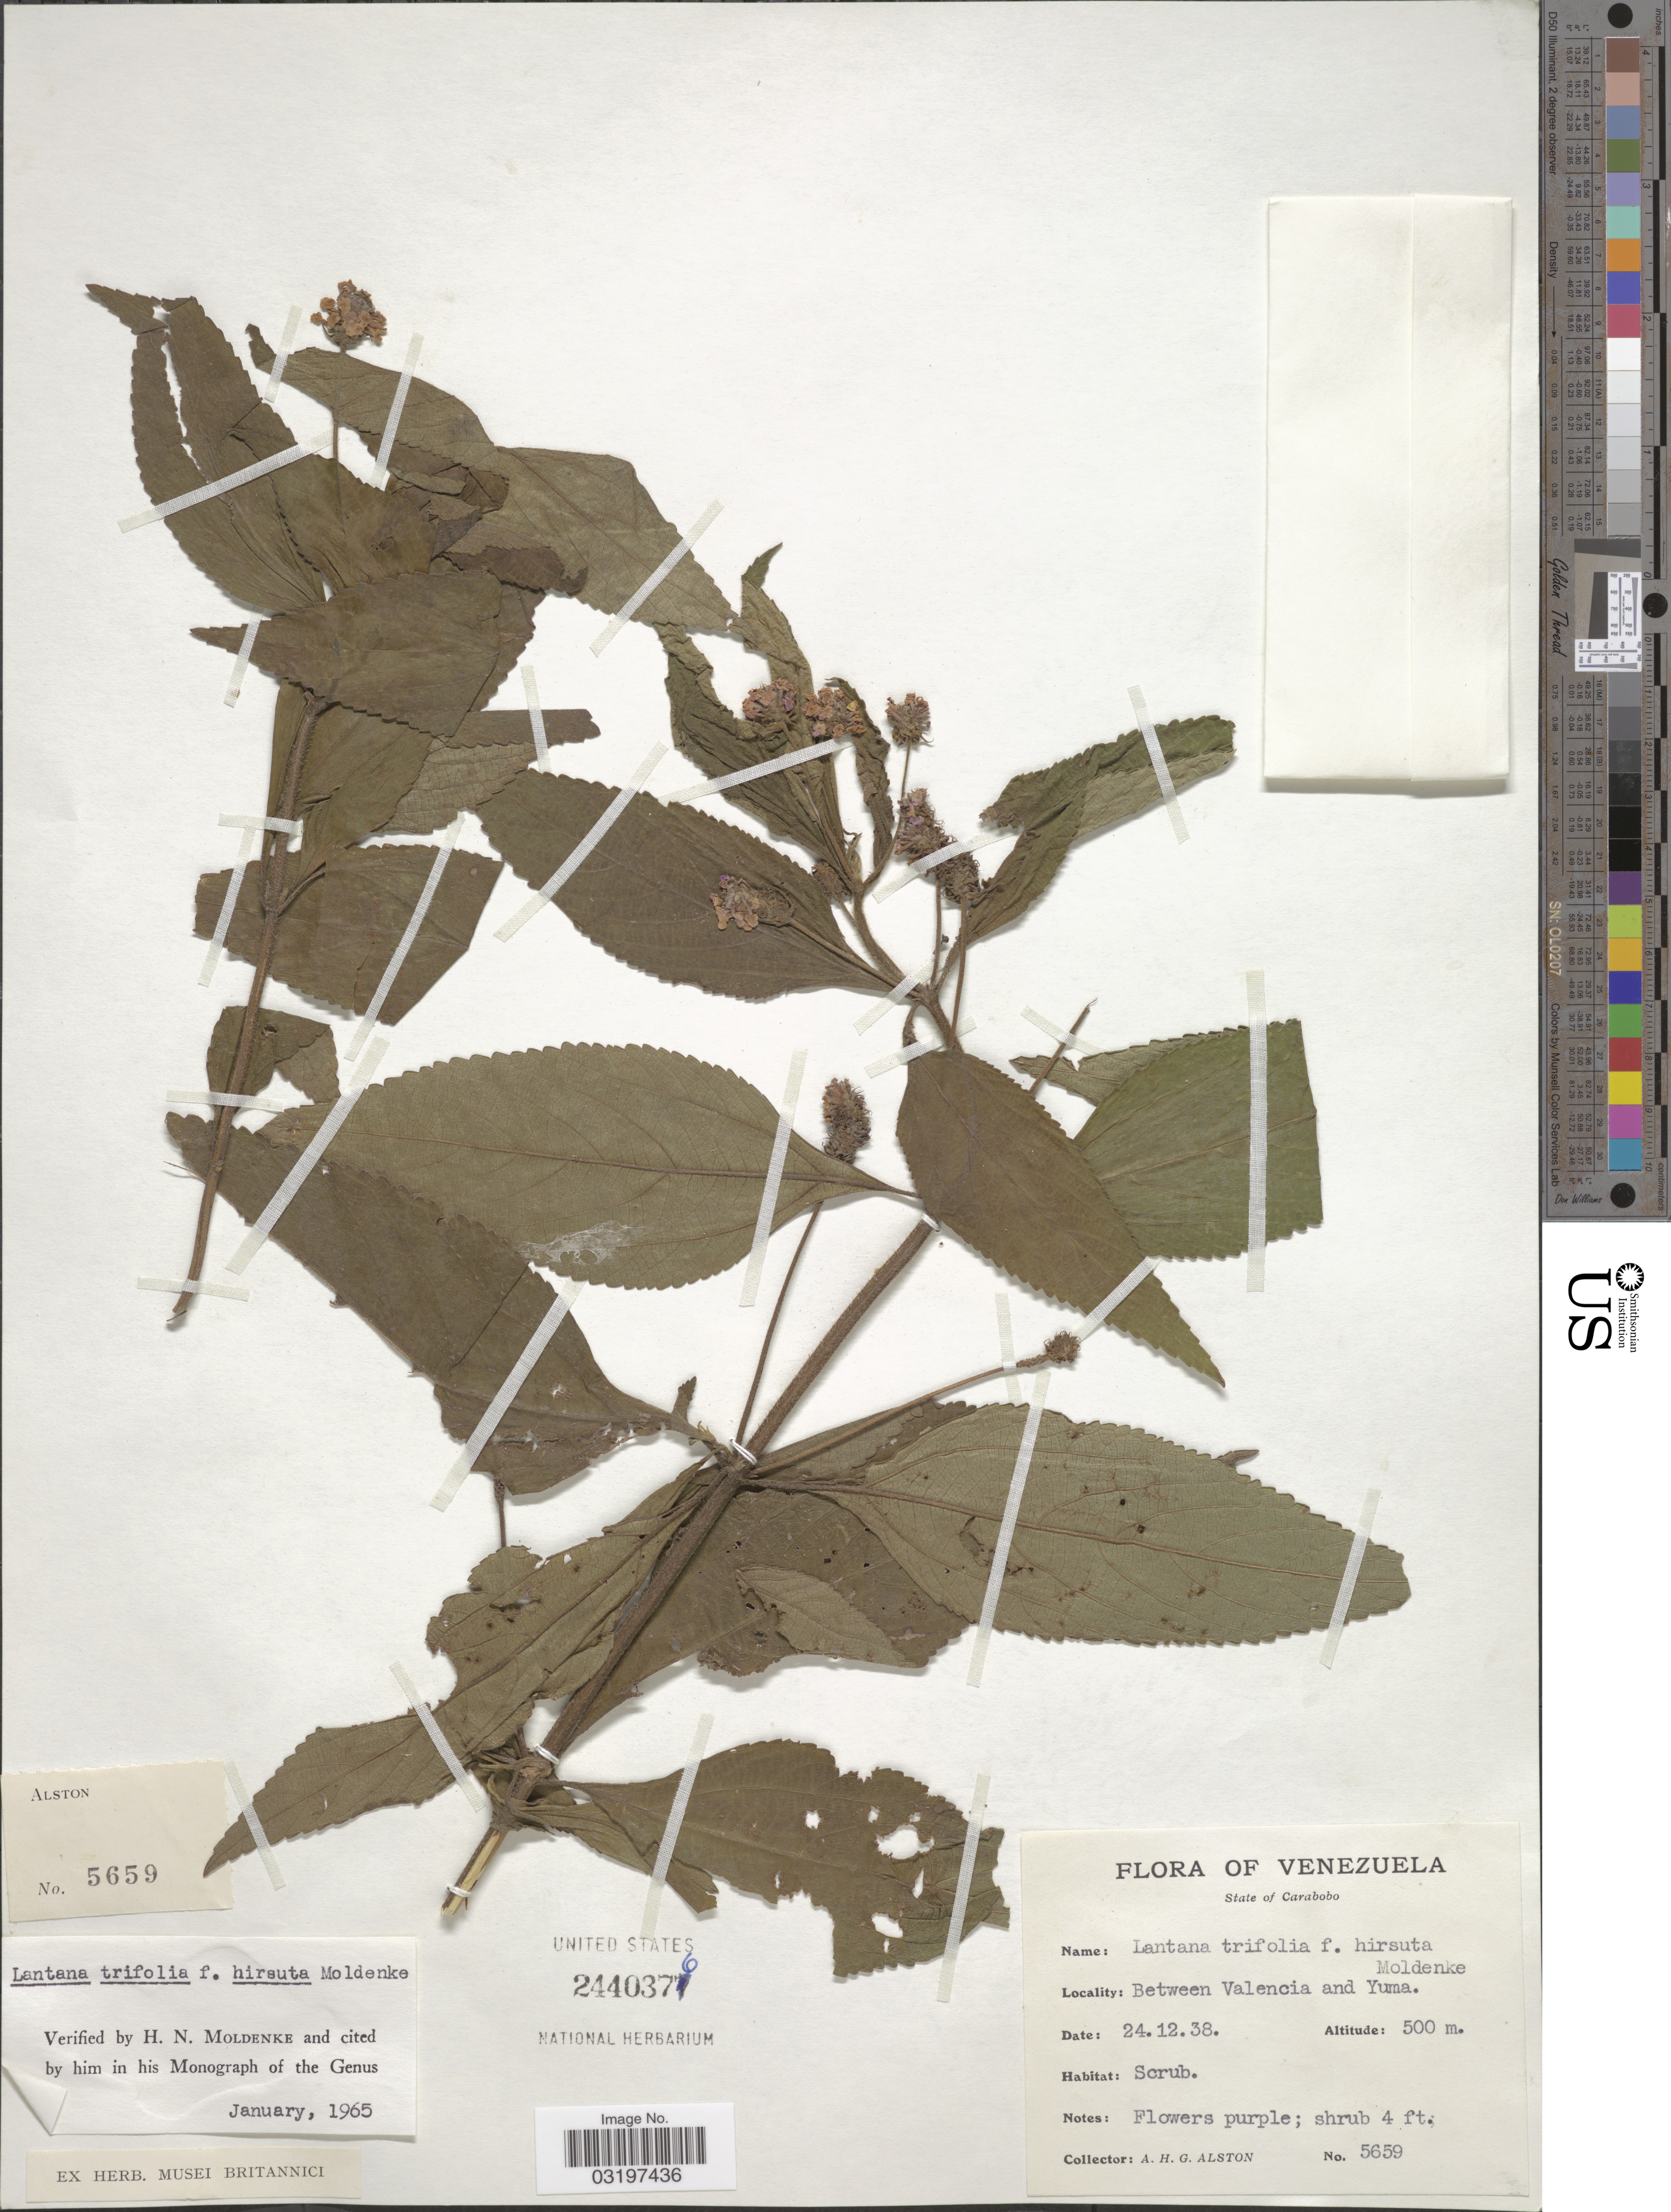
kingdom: Plantae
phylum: Tracheophyta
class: Magnoliopsida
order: Lamiales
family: Verbenaceae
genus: Lantana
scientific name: Lantana trifolia f. hirsuta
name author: Moldenke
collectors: A. H. Alston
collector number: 5659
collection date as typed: Transcribed d/m/y: 24/12/38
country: Venezuela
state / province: Carabobo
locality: Between Valencia and Yuma.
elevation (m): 500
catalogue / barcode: US 2440376